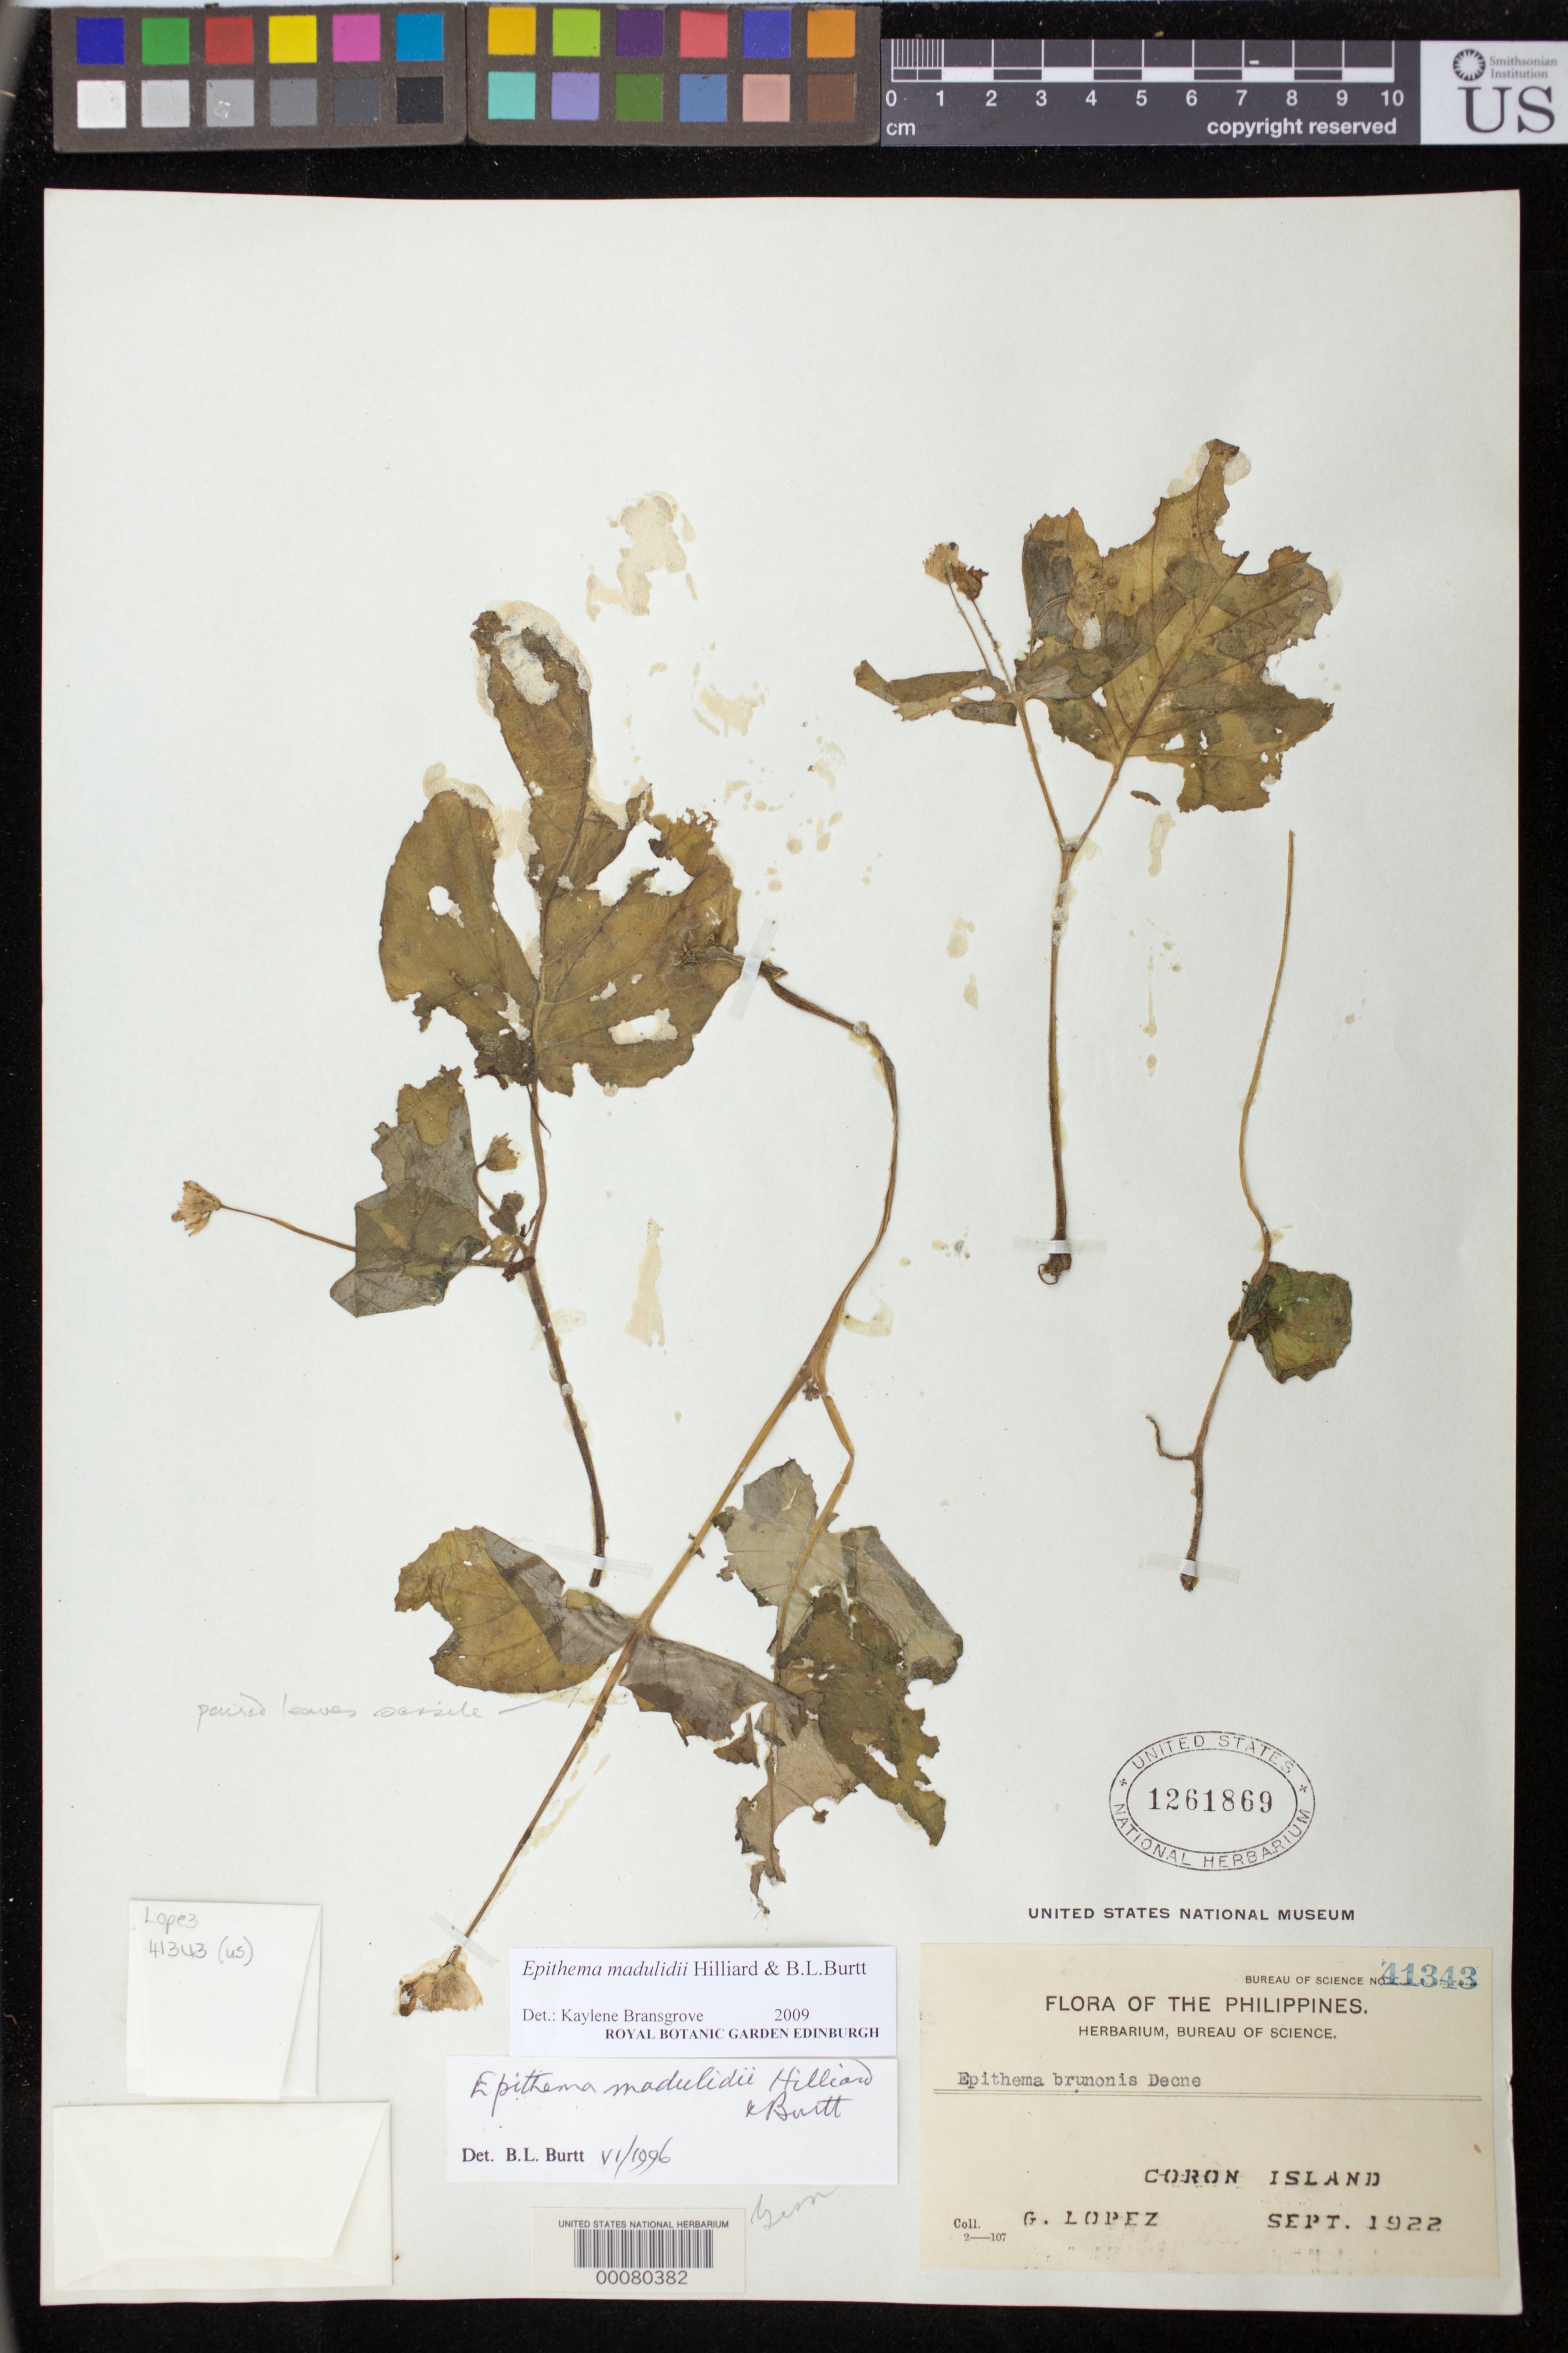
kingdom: Plantae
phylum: Tracheophyta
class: Magnoliopsida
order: Lamiales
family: Gesneriaceae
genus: Epithema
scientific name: Epithema madulidii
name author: Hilliard & B.L. Burtt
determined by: Bransgrove, Kaylene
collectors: G. Lopéz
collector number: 41343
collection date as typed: Sep 1922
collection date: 1922-09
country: Philippines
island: Coron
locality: Coron island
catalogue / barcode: US 1261869